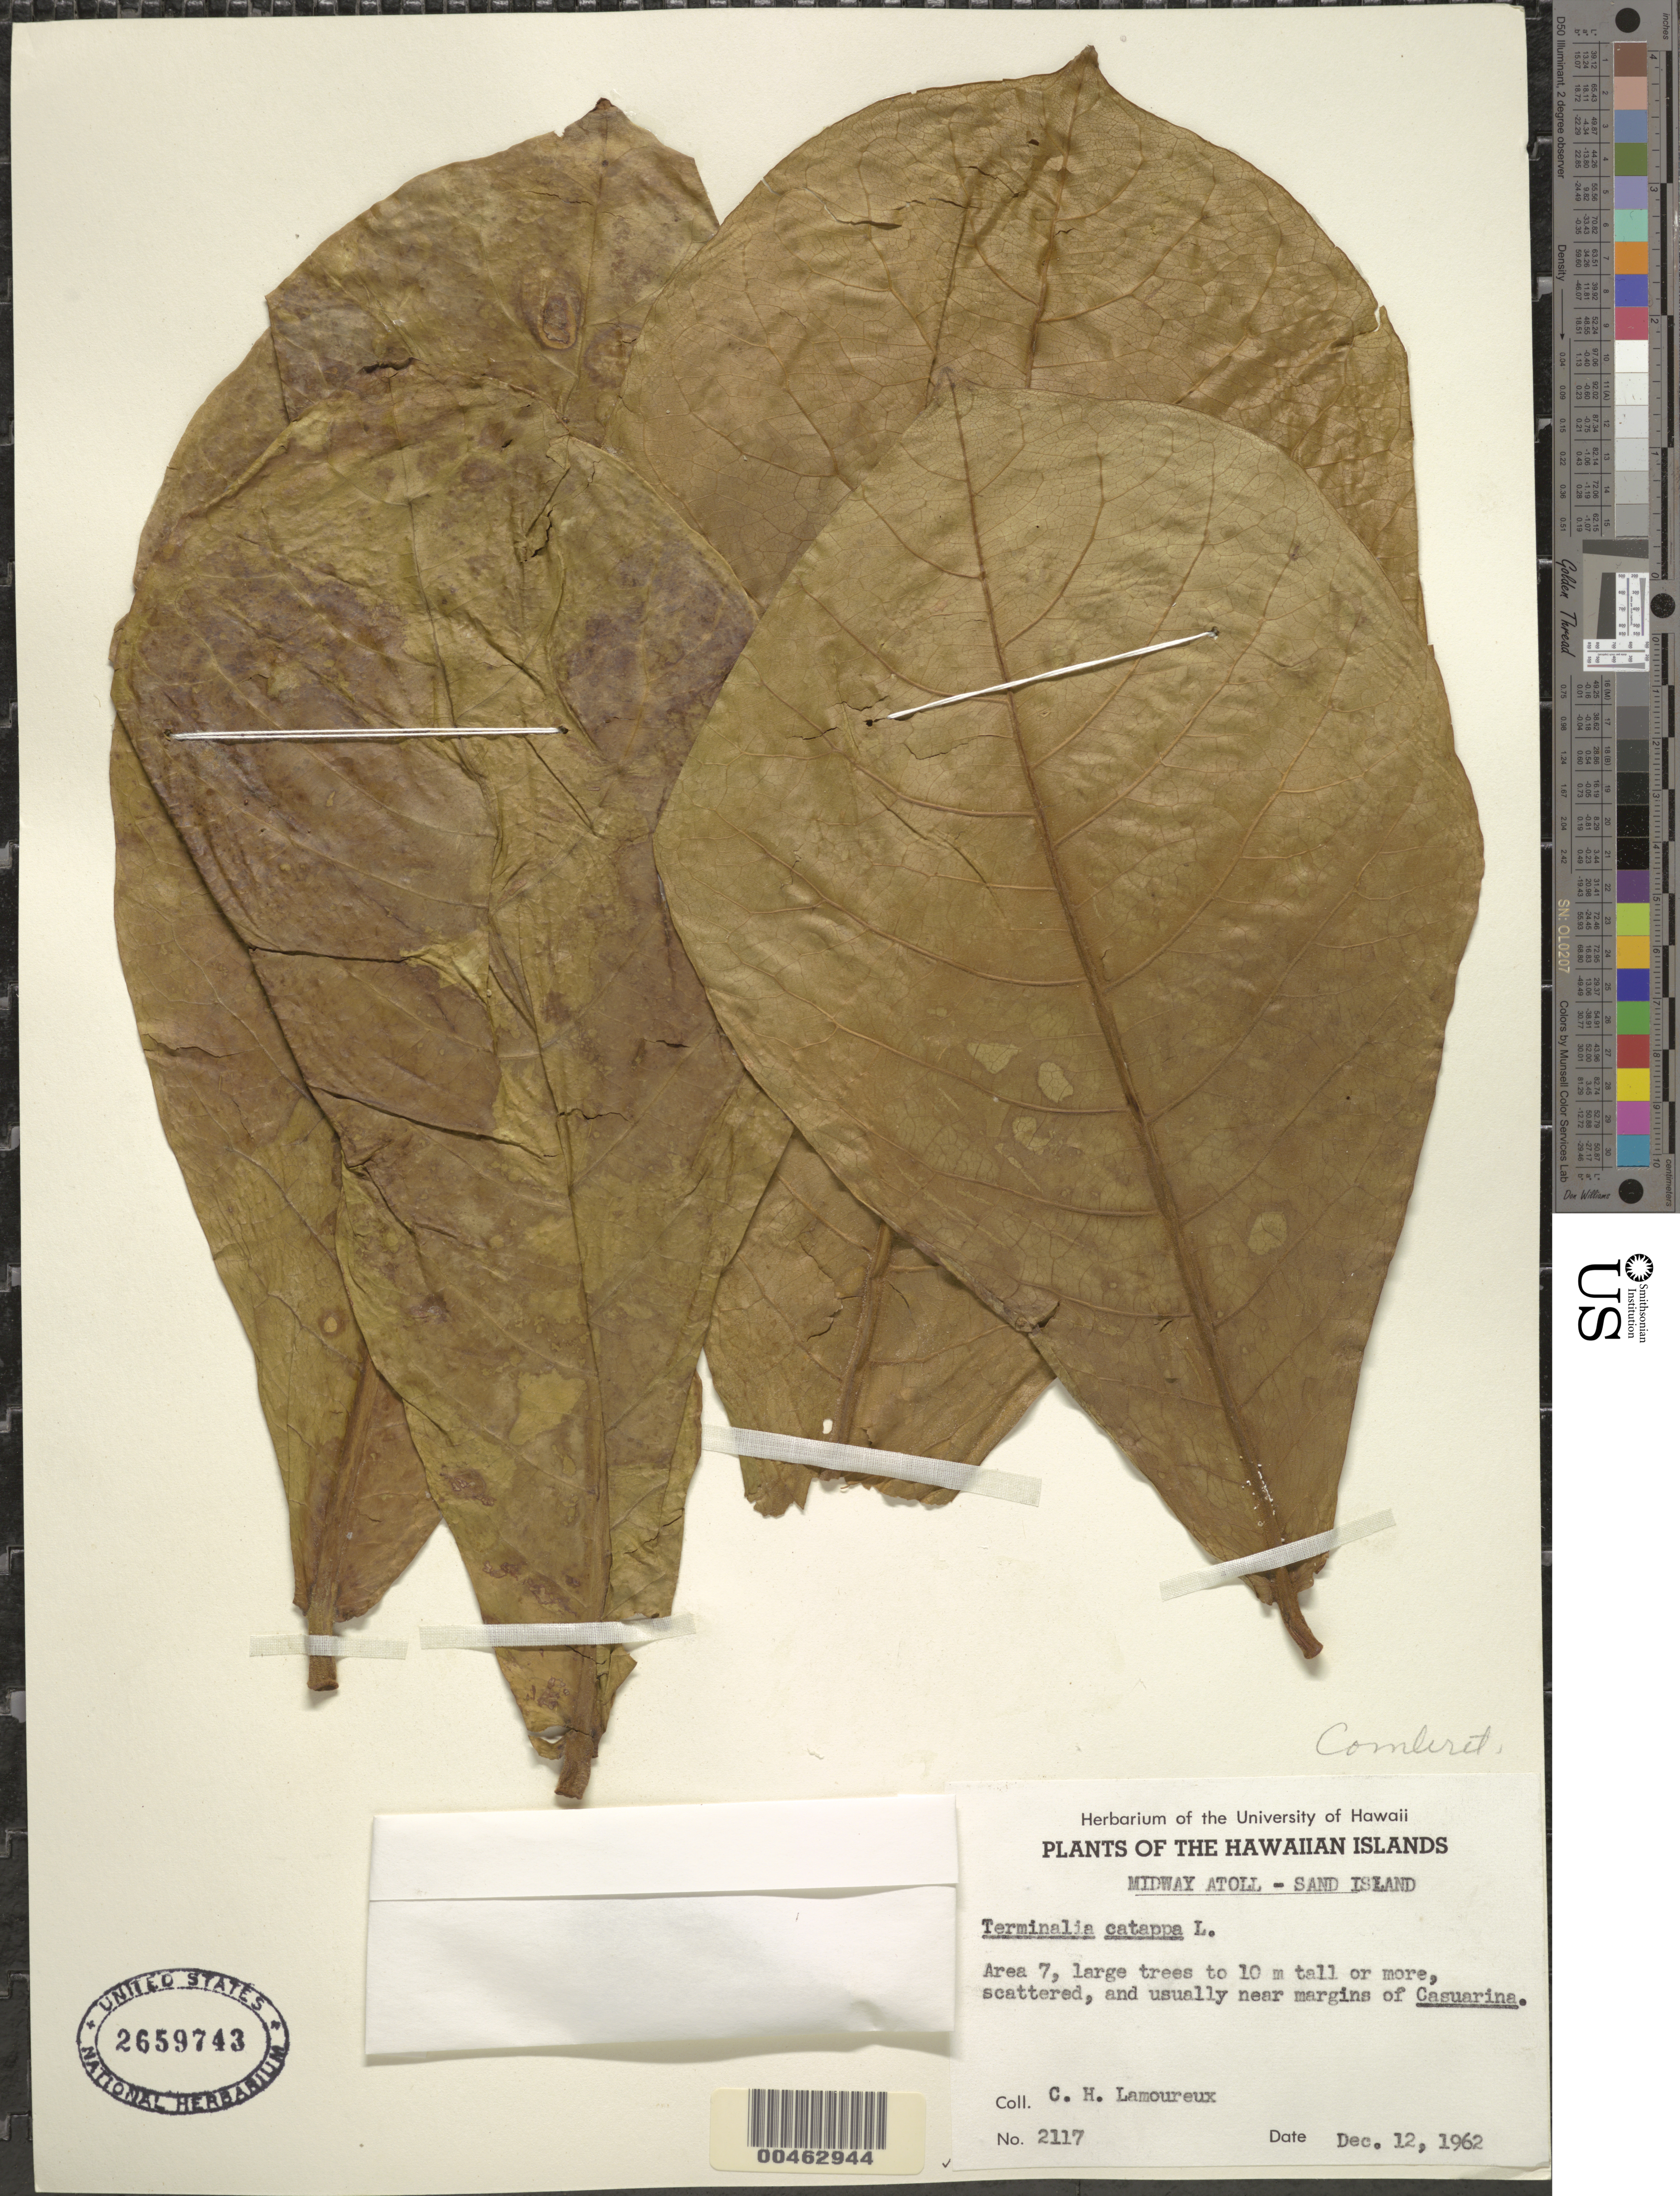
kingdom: Plantae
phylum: Tracheophyta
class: Magnoliopsida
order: Myrtales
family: Combretaceae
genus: Terminalia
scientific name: Terminalia catappa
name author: L.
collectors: C. H. Lamoureux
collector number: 2117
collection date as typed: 12 Dec 1962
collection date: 1962-12-12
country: U.S. Administered Pacific Islands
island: Midway Atoll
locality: Area 7, Sand Islet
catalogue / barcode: US 2659743